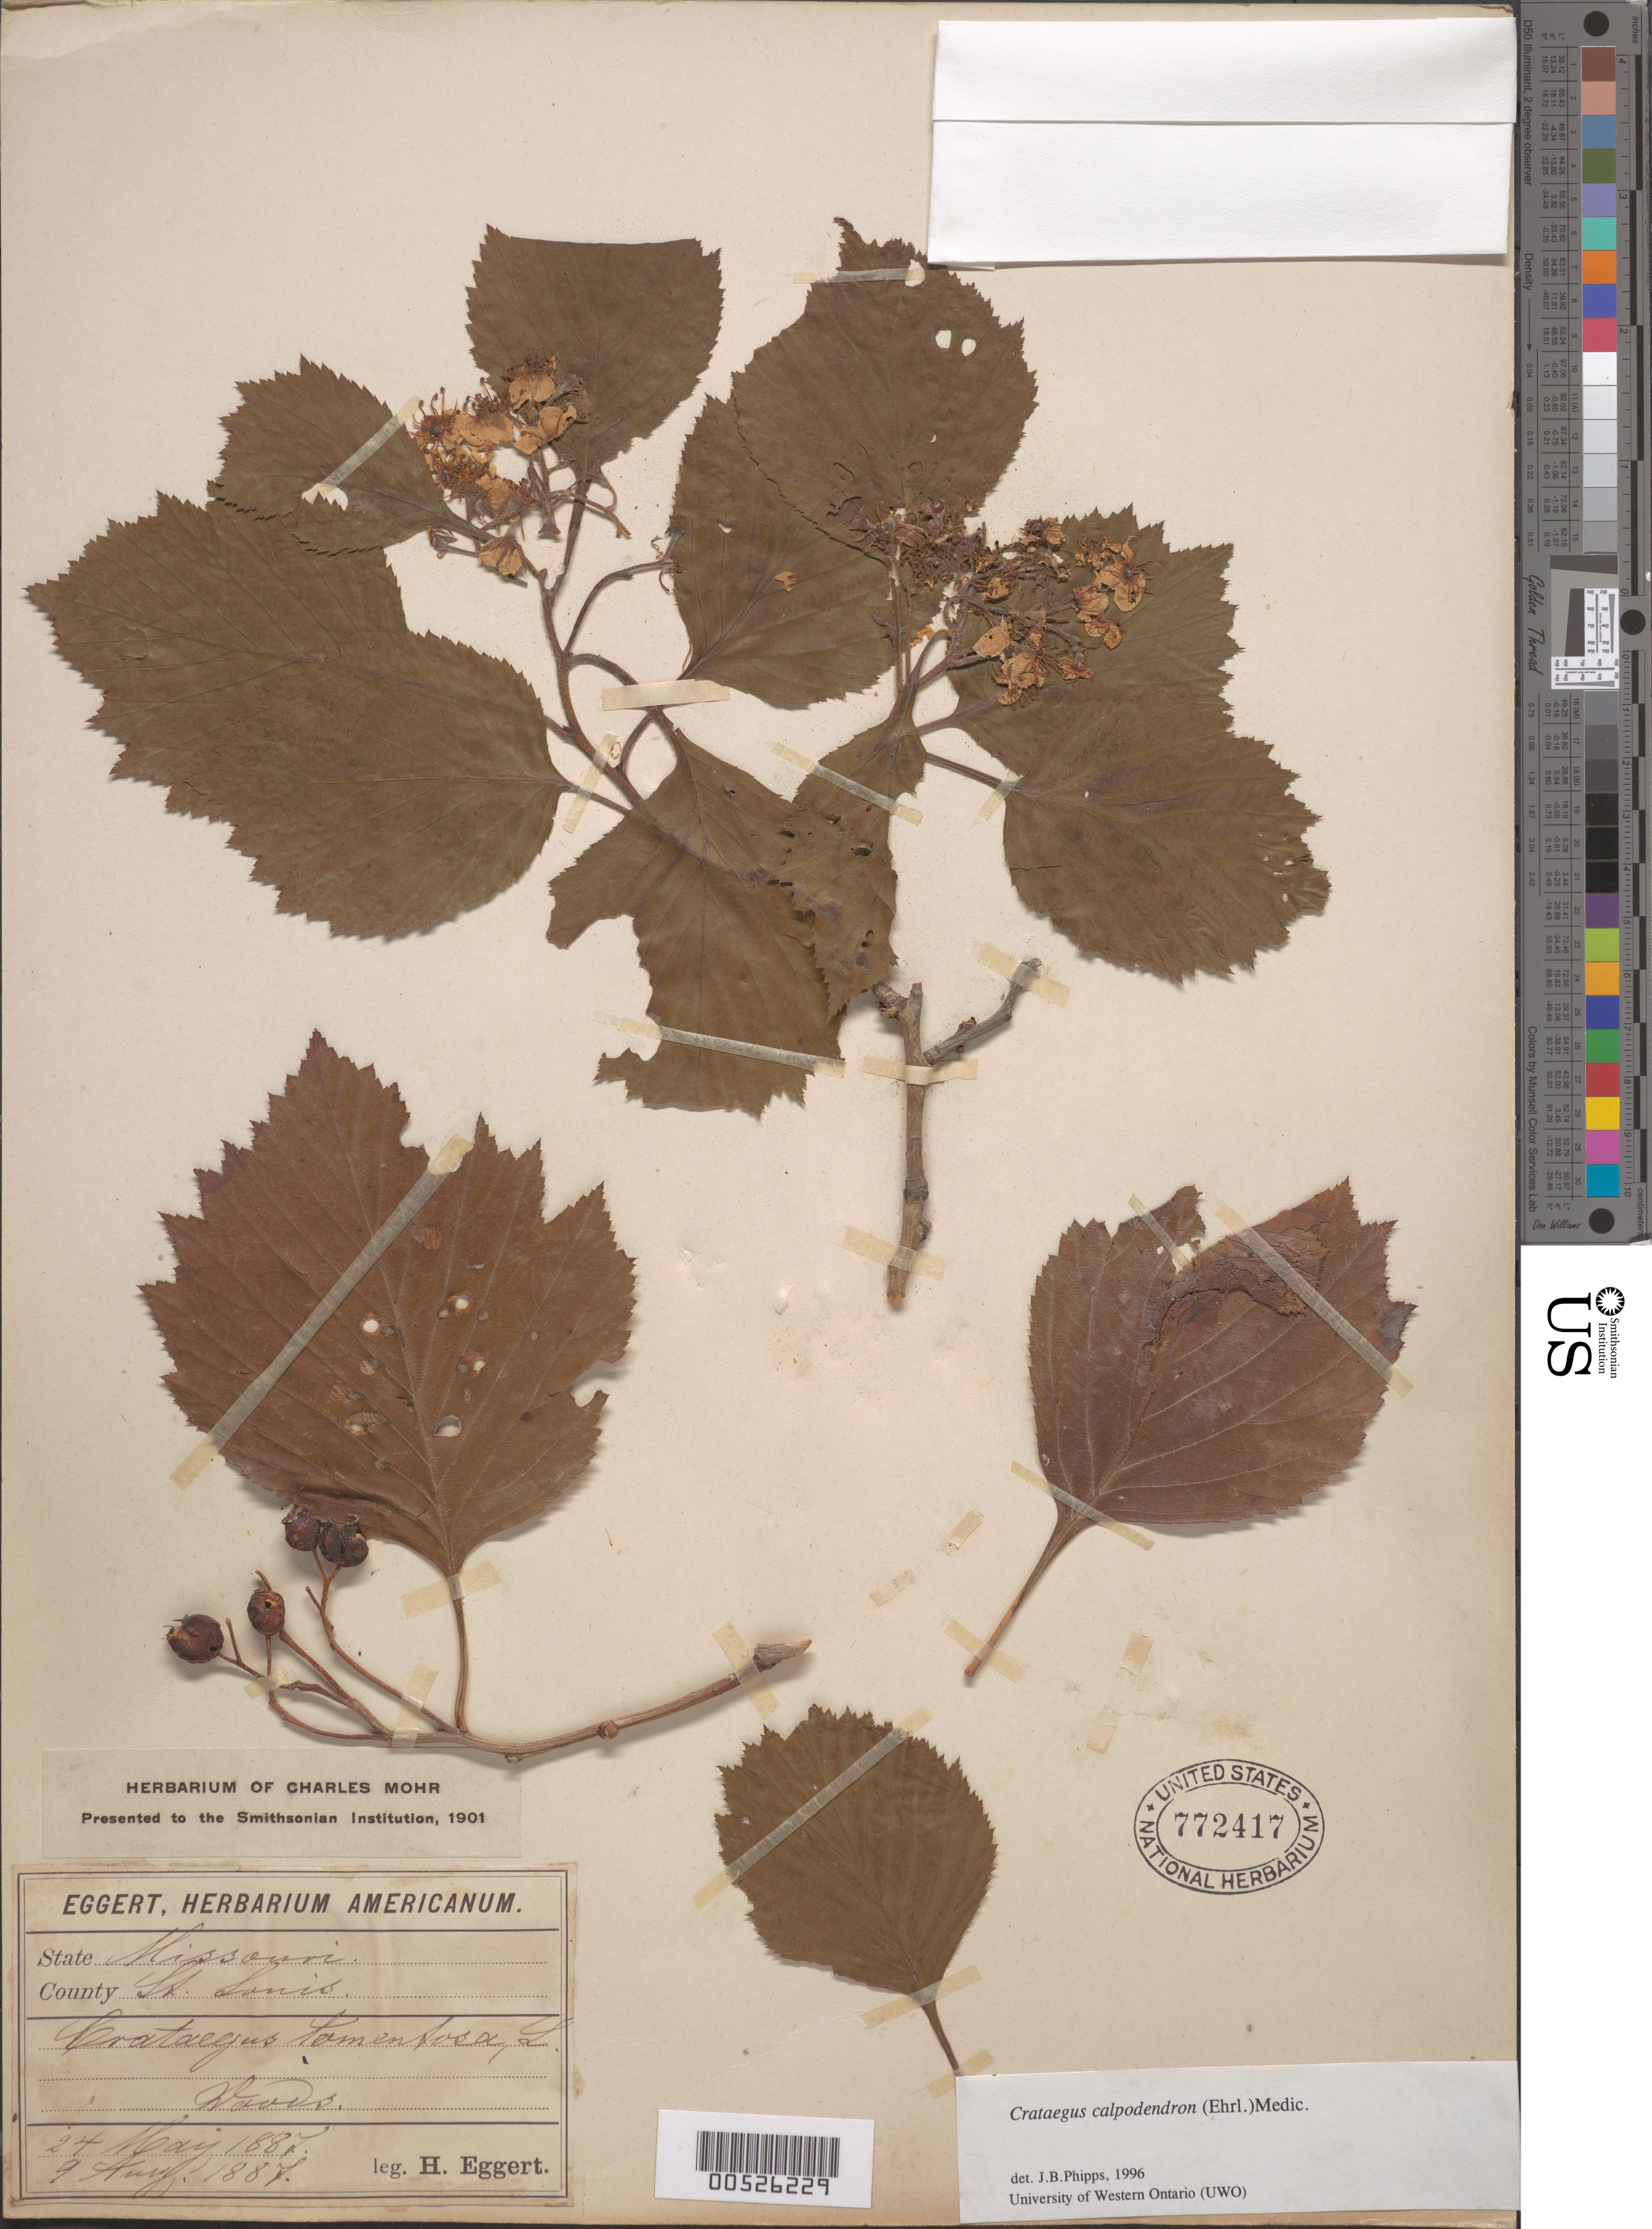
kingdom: Plantae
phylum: Tracheophyta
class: Magnoliopsida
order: Rosales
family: Rosaceae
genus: Crataegus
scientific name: Crataegus calpodendron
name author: (Ehrh.) Medik.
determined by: Phipps, James B., (UWO), University of Western Ontario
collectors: H. Eggert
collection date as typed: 24 May 1887 and 09 Aug 1887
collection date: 1887-05-24,1887-08-09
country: United States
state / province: Missouri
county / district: Saint Louis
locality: Davis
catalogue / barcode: US 772417